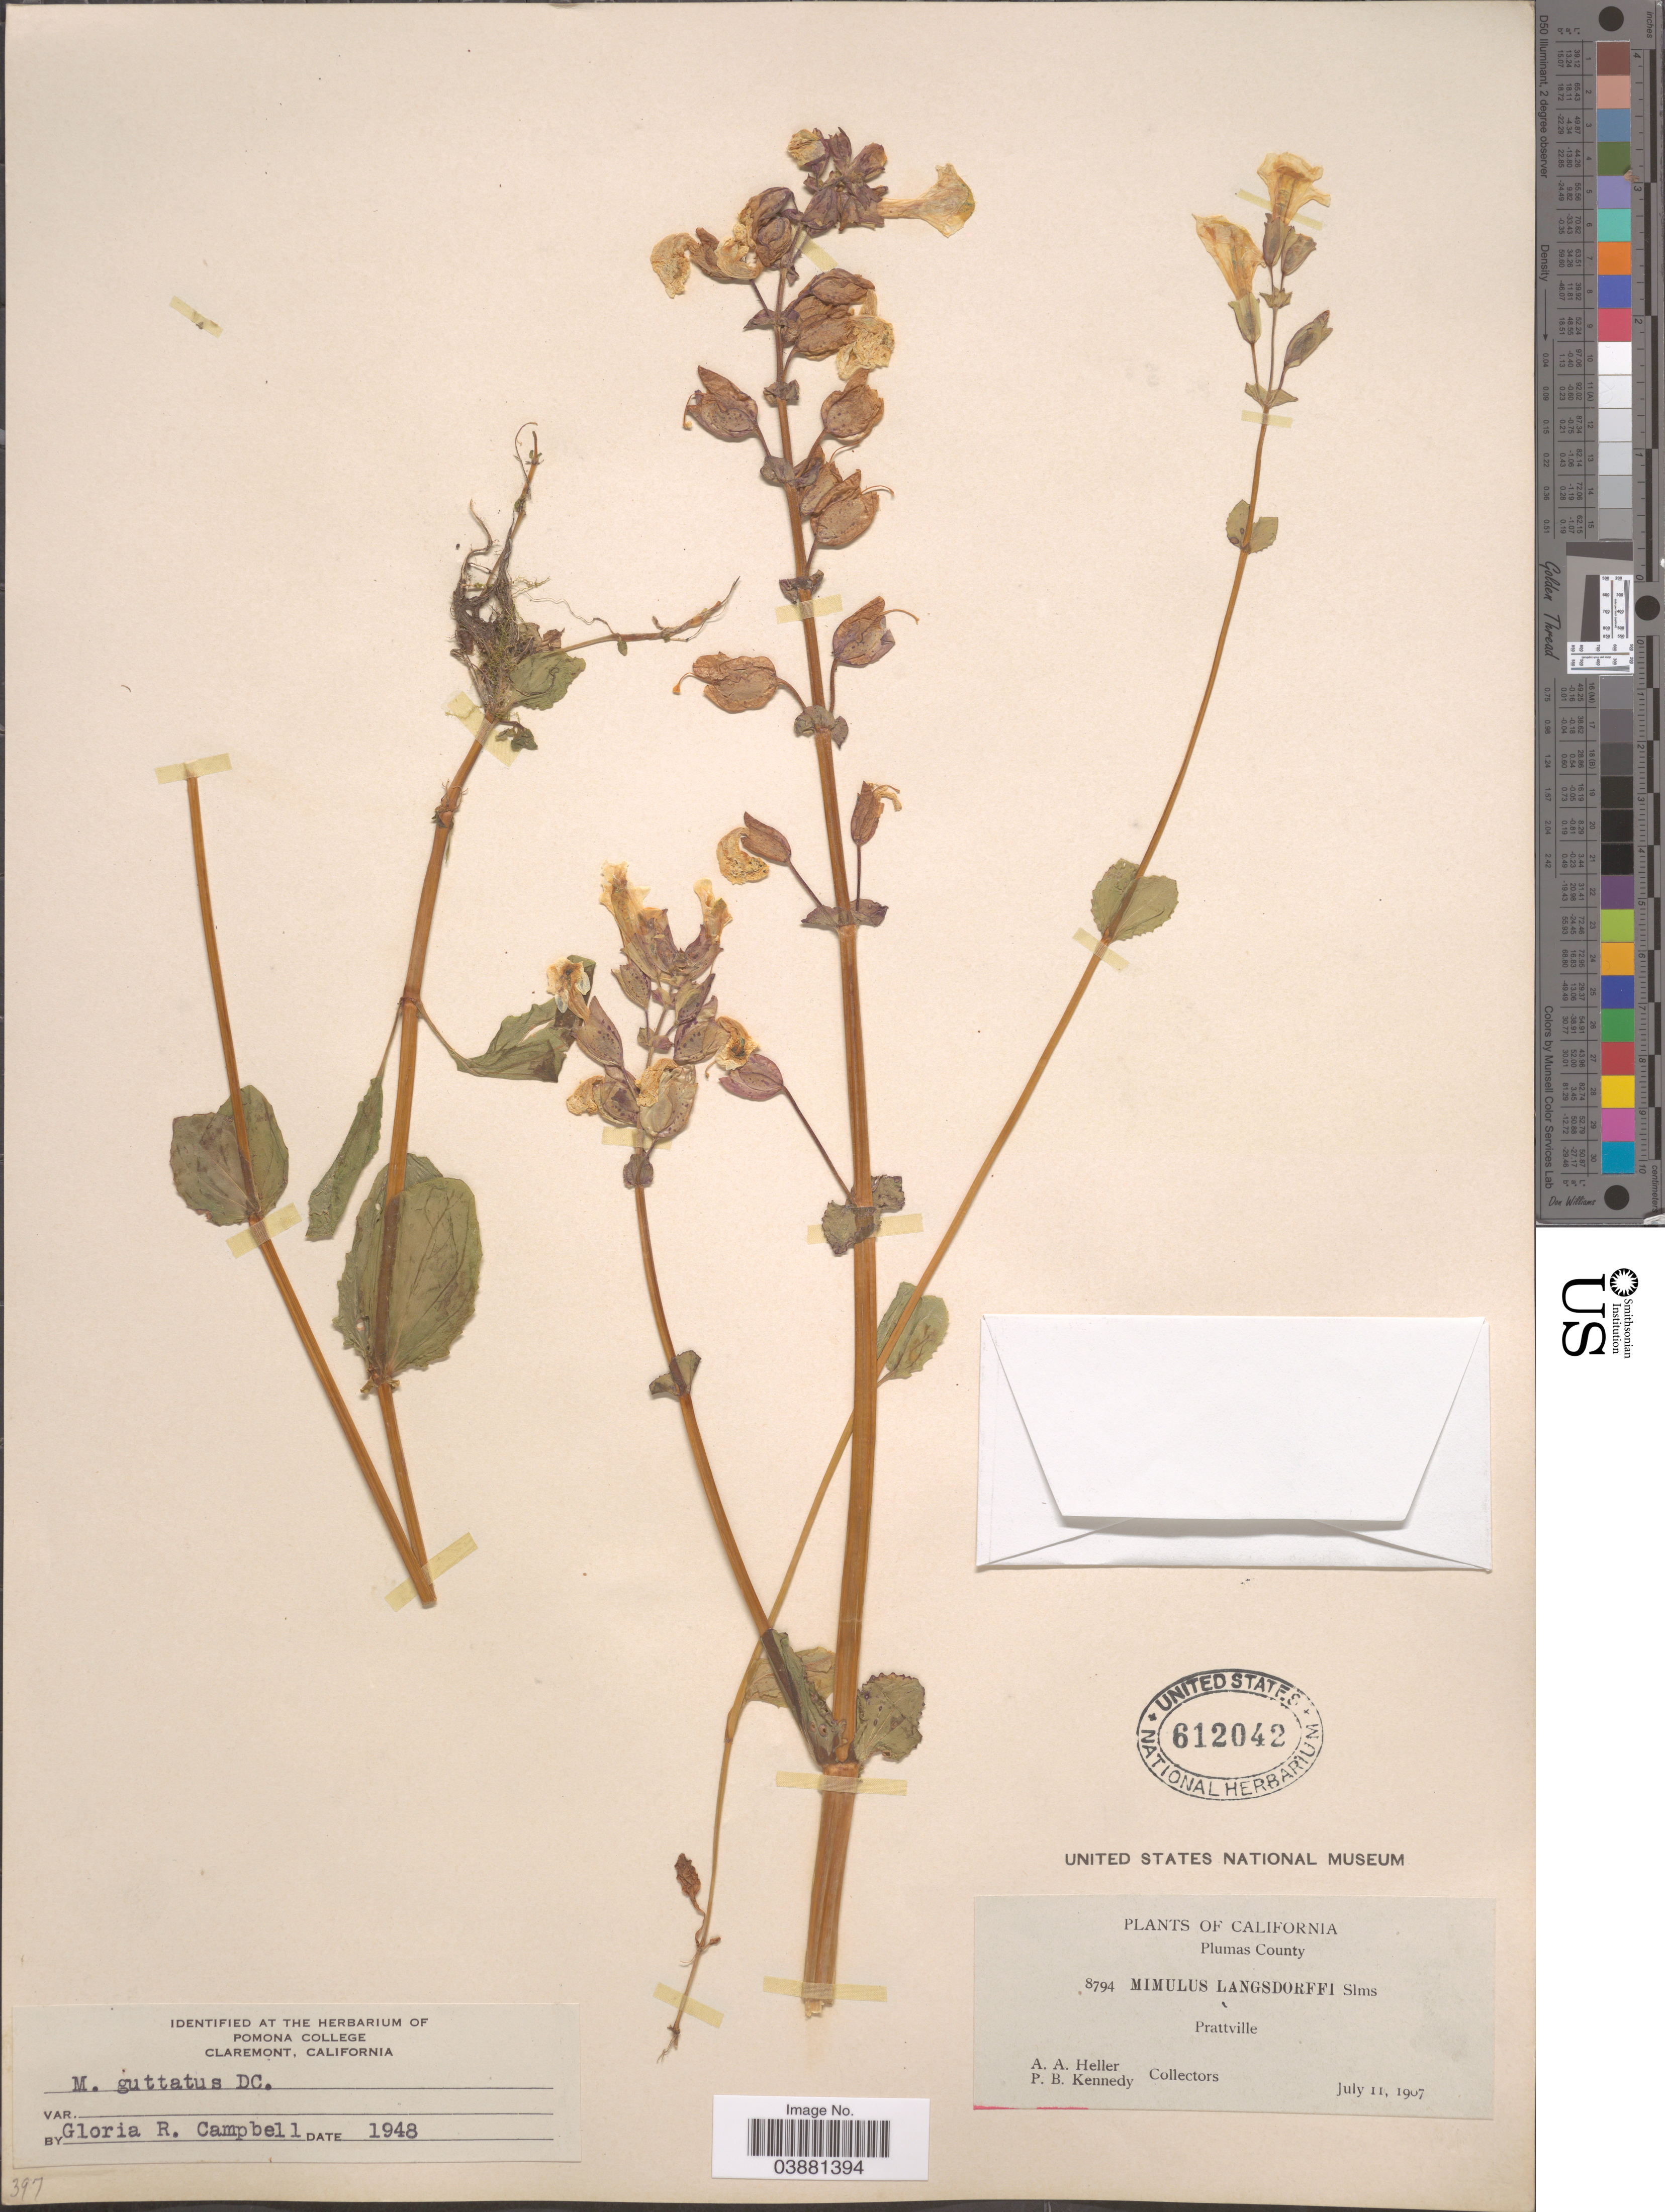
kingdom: Plantae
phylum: Tracheophyta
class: Magnoliopsida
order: Lamiales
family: Phrymaceae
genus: Mimulus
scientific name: Mimulus guttatus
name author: DC.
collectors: A. A. Heller & P. B. Kennedy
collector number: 8794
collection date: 1907-07-11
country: United States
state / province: California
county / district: Plumas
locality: Plumas County. Prattville.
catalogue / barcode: US 612042